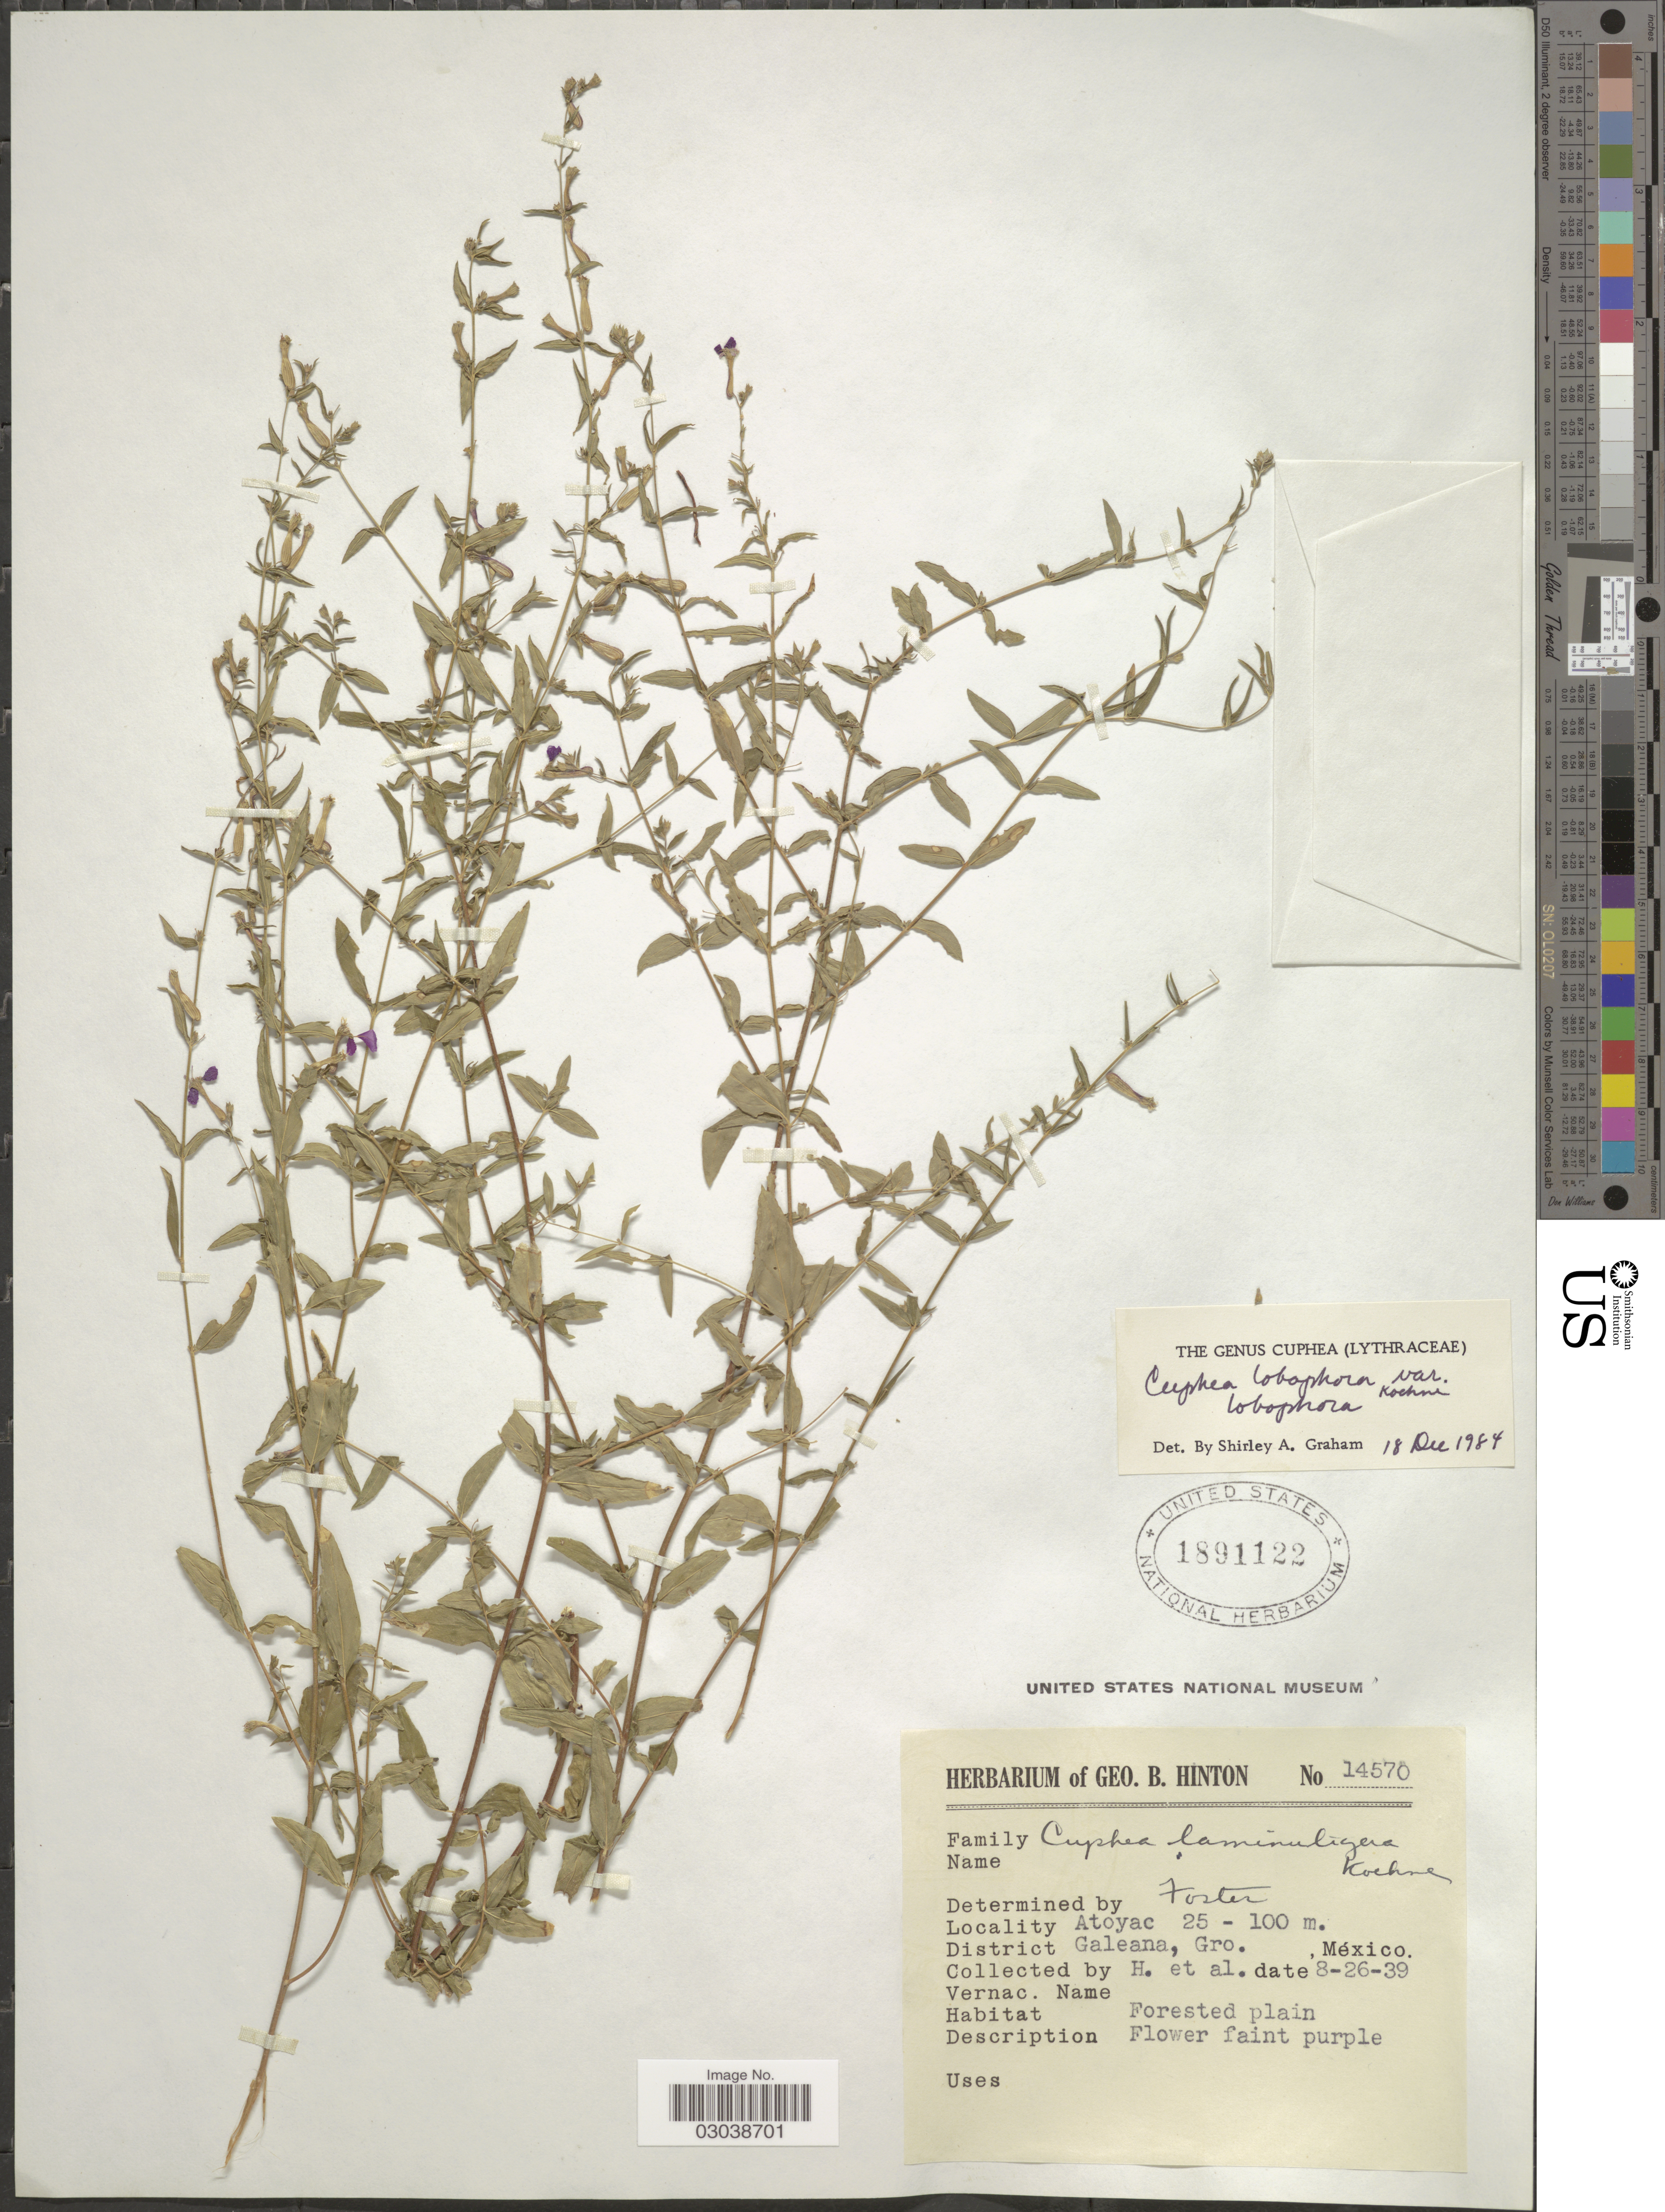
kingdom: Plantae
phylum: Tracheophyta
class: Magnoliopsida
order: Myrtales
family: Lythraceae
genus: Cuphea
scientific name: Cuphea lobophora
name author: Koehne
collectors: G. B. Hinton & et al.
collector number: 14570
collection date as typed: Transcribed d/m/y: 26/8/39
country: Mexico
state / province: Guerrero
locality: Atoyac, District Galeana, Gro.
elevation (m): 25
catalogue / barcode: US 1891122